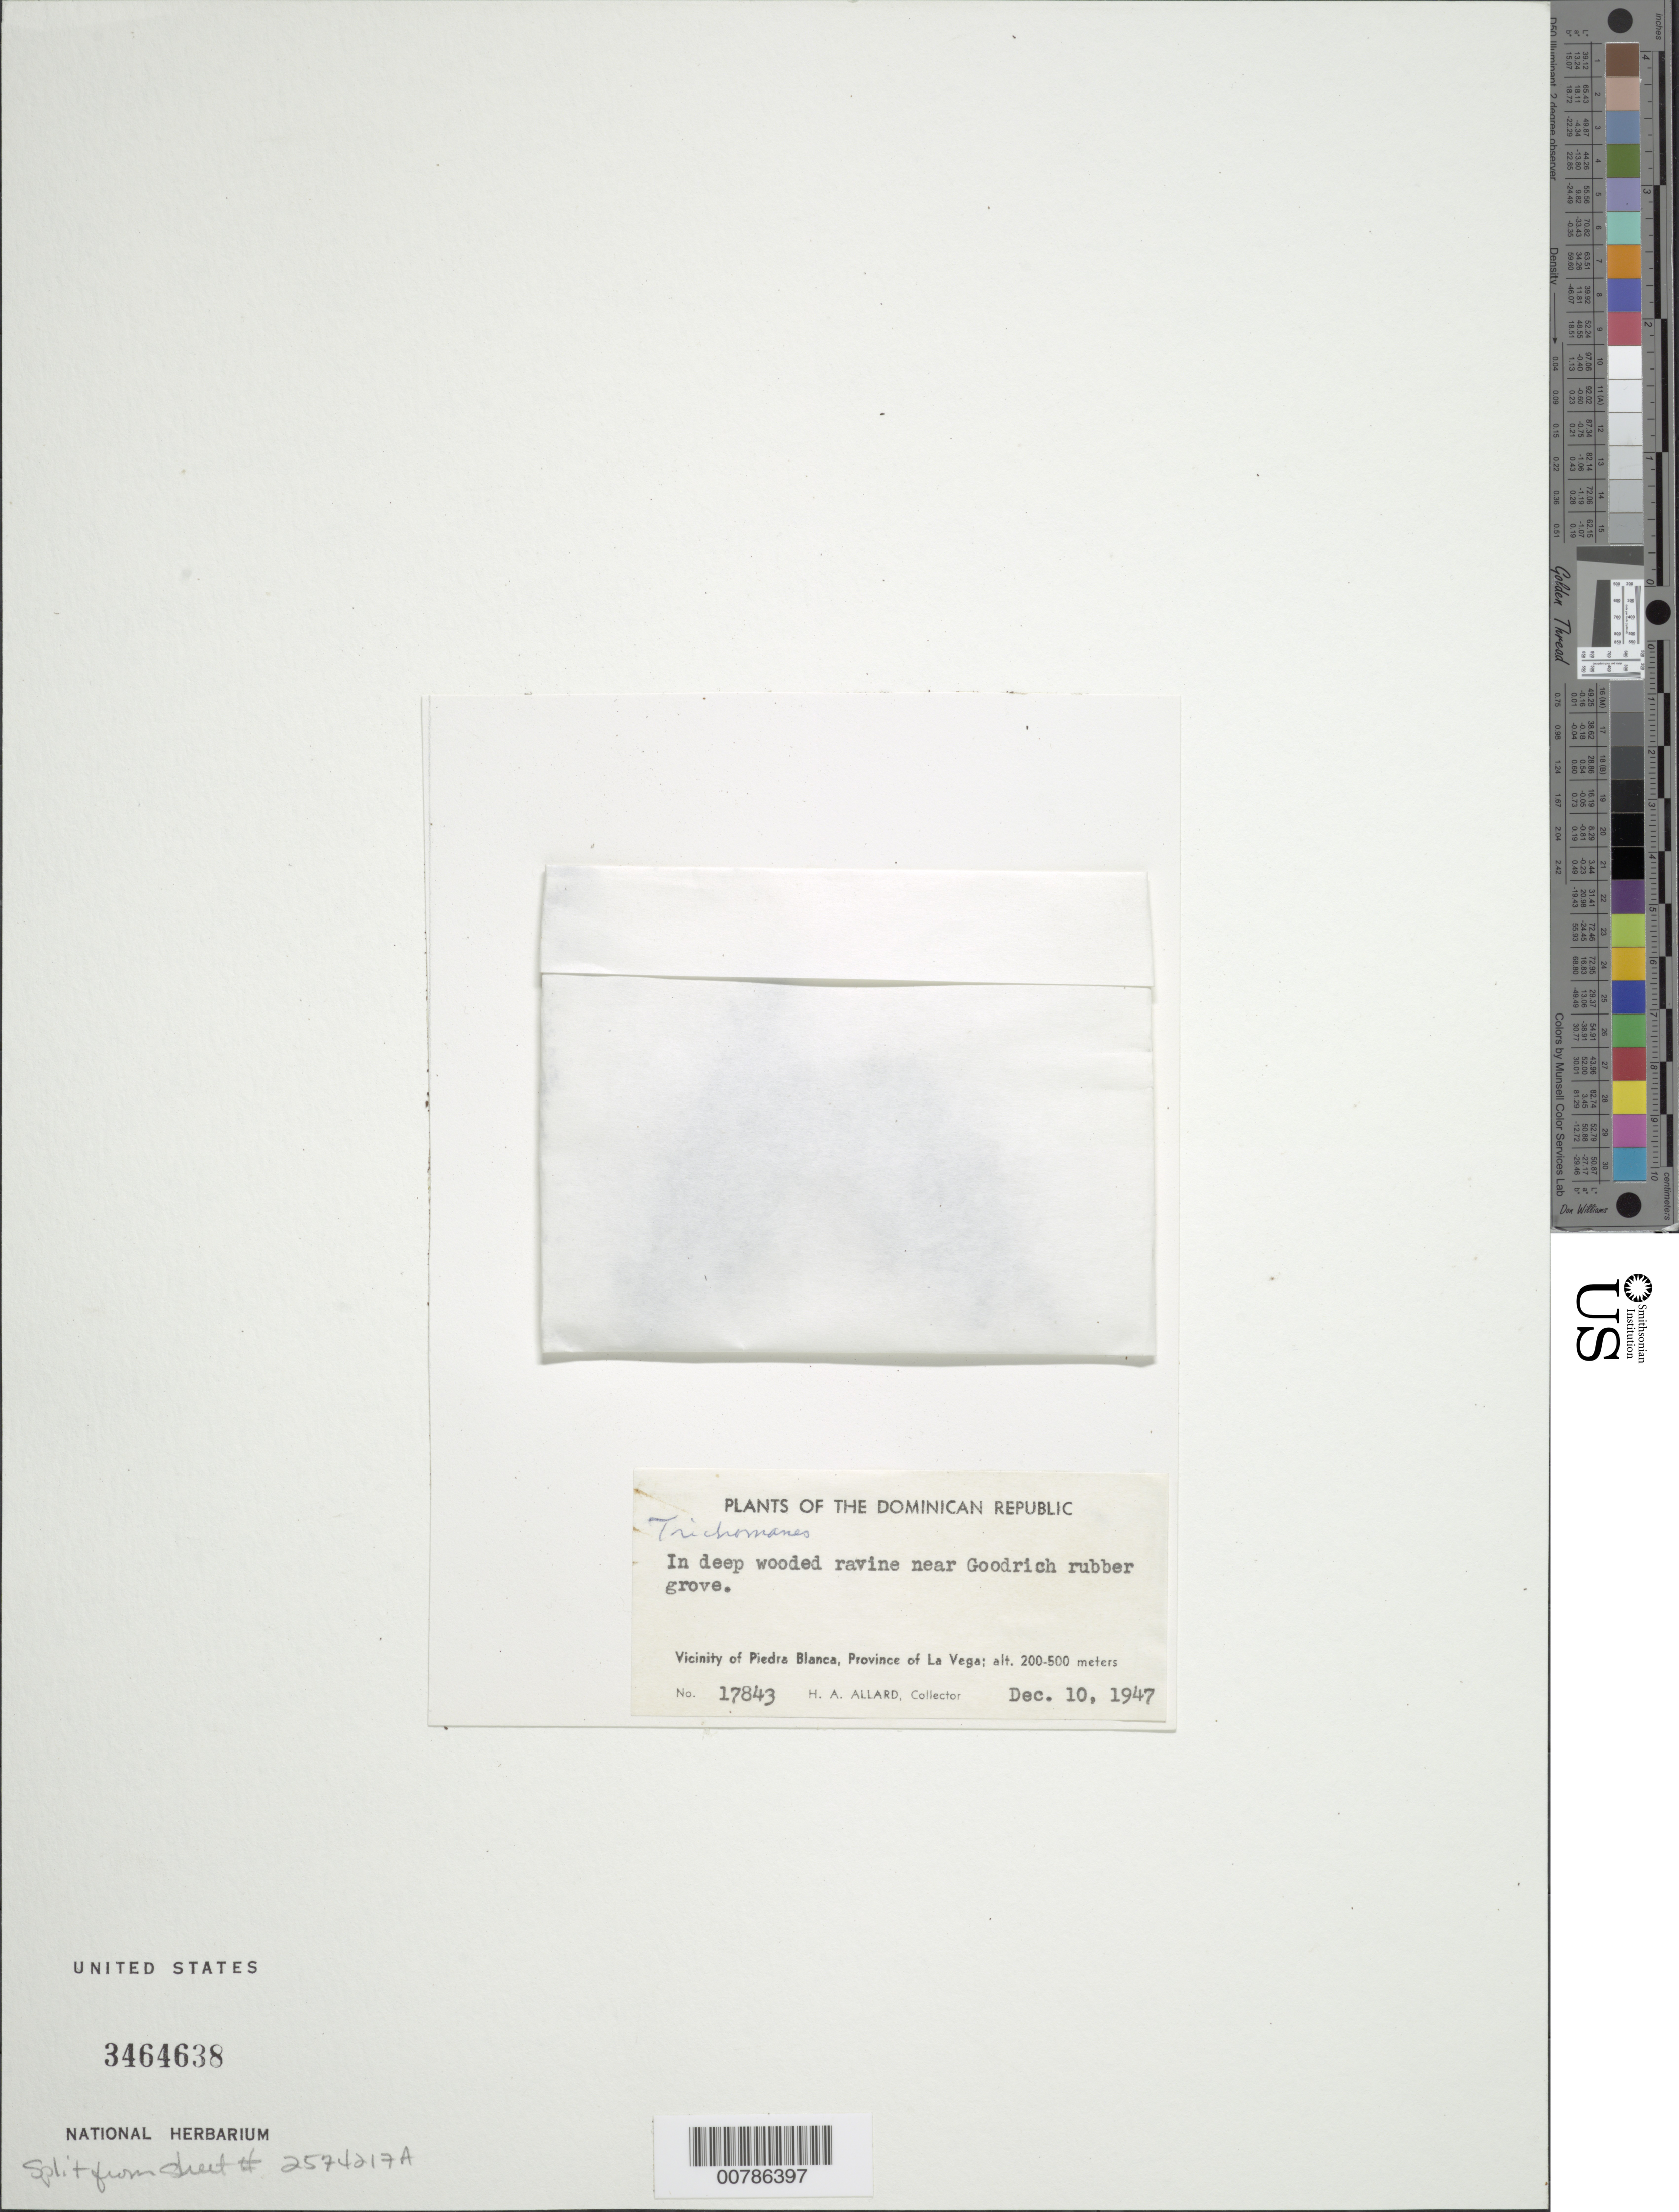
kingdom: Plantae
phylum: Tracheophyta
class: Polypodiopsida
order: Hymenophyllales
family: Hymenophyllaceae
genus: Didymoglossum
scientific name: Didymoglossum sp.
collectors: H. A. Allard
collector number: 17843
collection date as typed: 10 Dec 1947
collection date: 1947-12-10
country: Dominican Republic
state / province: La Vega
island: Hispaniola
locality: Piedra Blanca vicinity, near Goodrich rubber grove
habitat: In deep wooded ravine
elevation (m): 200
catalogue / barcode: US 3464638